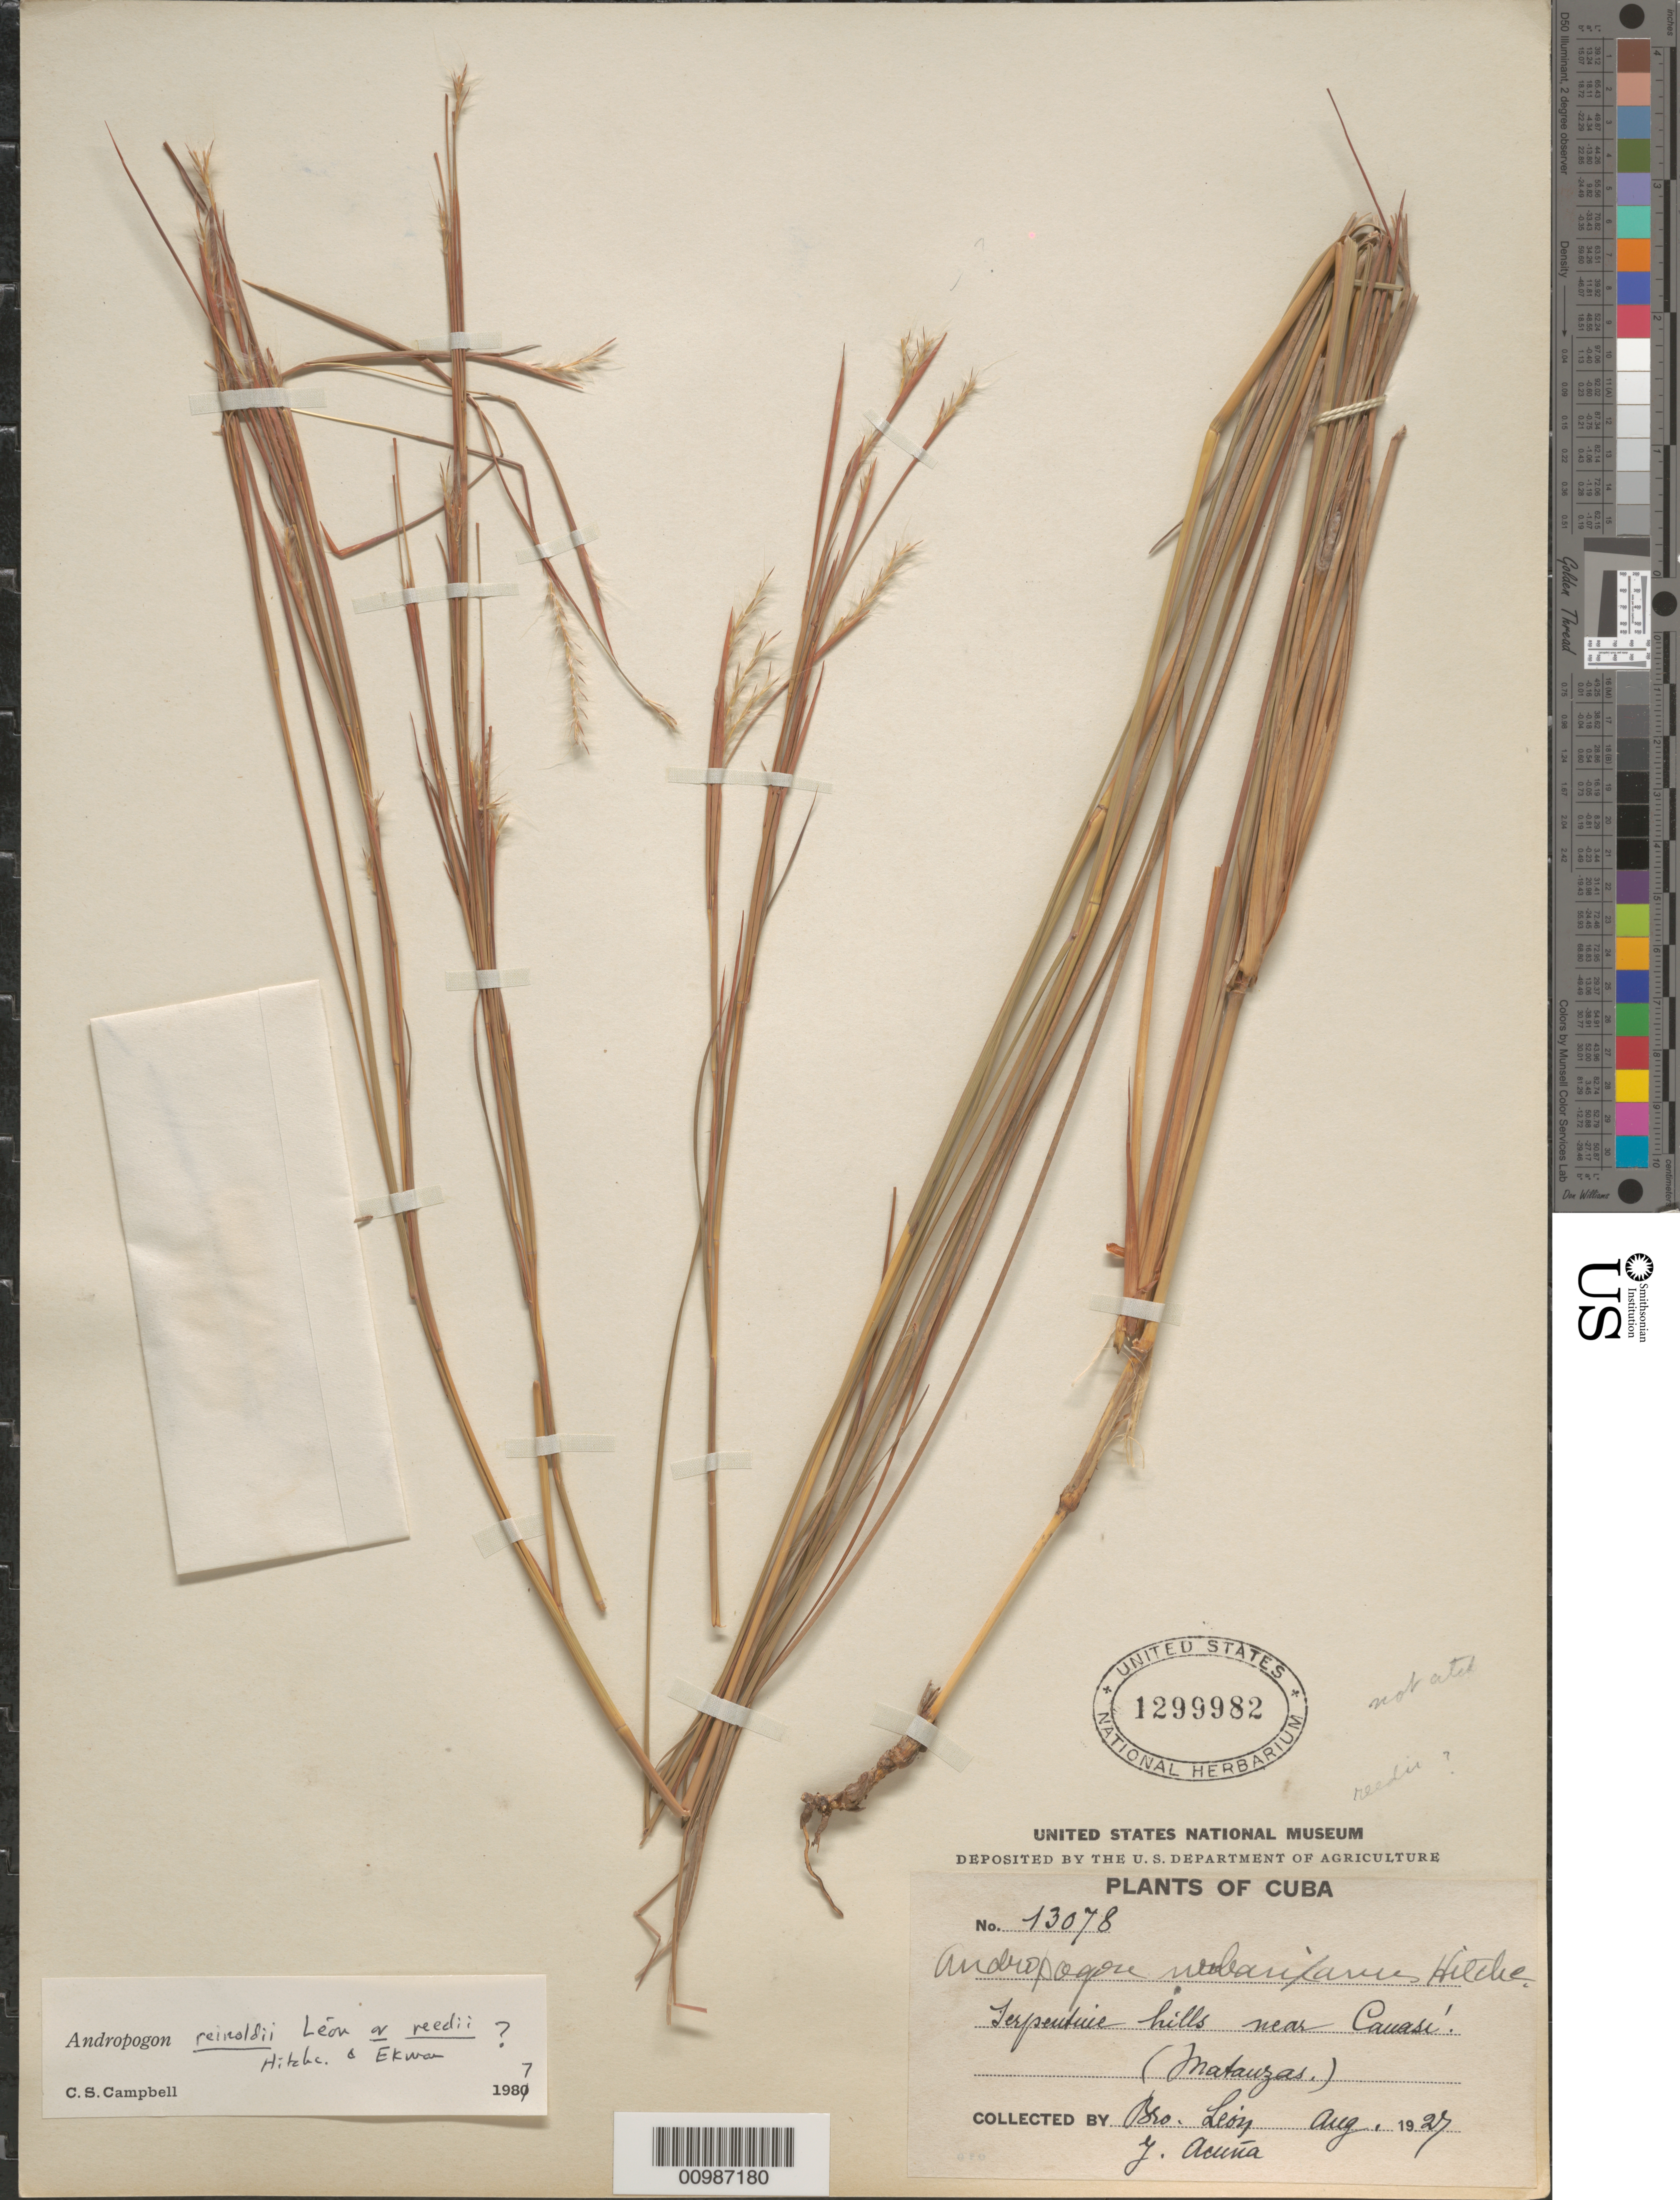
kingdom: Plantae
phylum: Tracheophyta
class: Liliopsida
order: Poales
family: Poaceae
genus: Andropogon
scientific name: Andropogon reinoldii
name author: León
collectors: Bro. León & J. Acuña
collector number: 13078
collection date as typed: Aug 1927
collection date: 1927-08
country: Cuba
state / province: Matanzas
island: Cuba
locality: near Canasi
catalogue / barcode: US 1299982